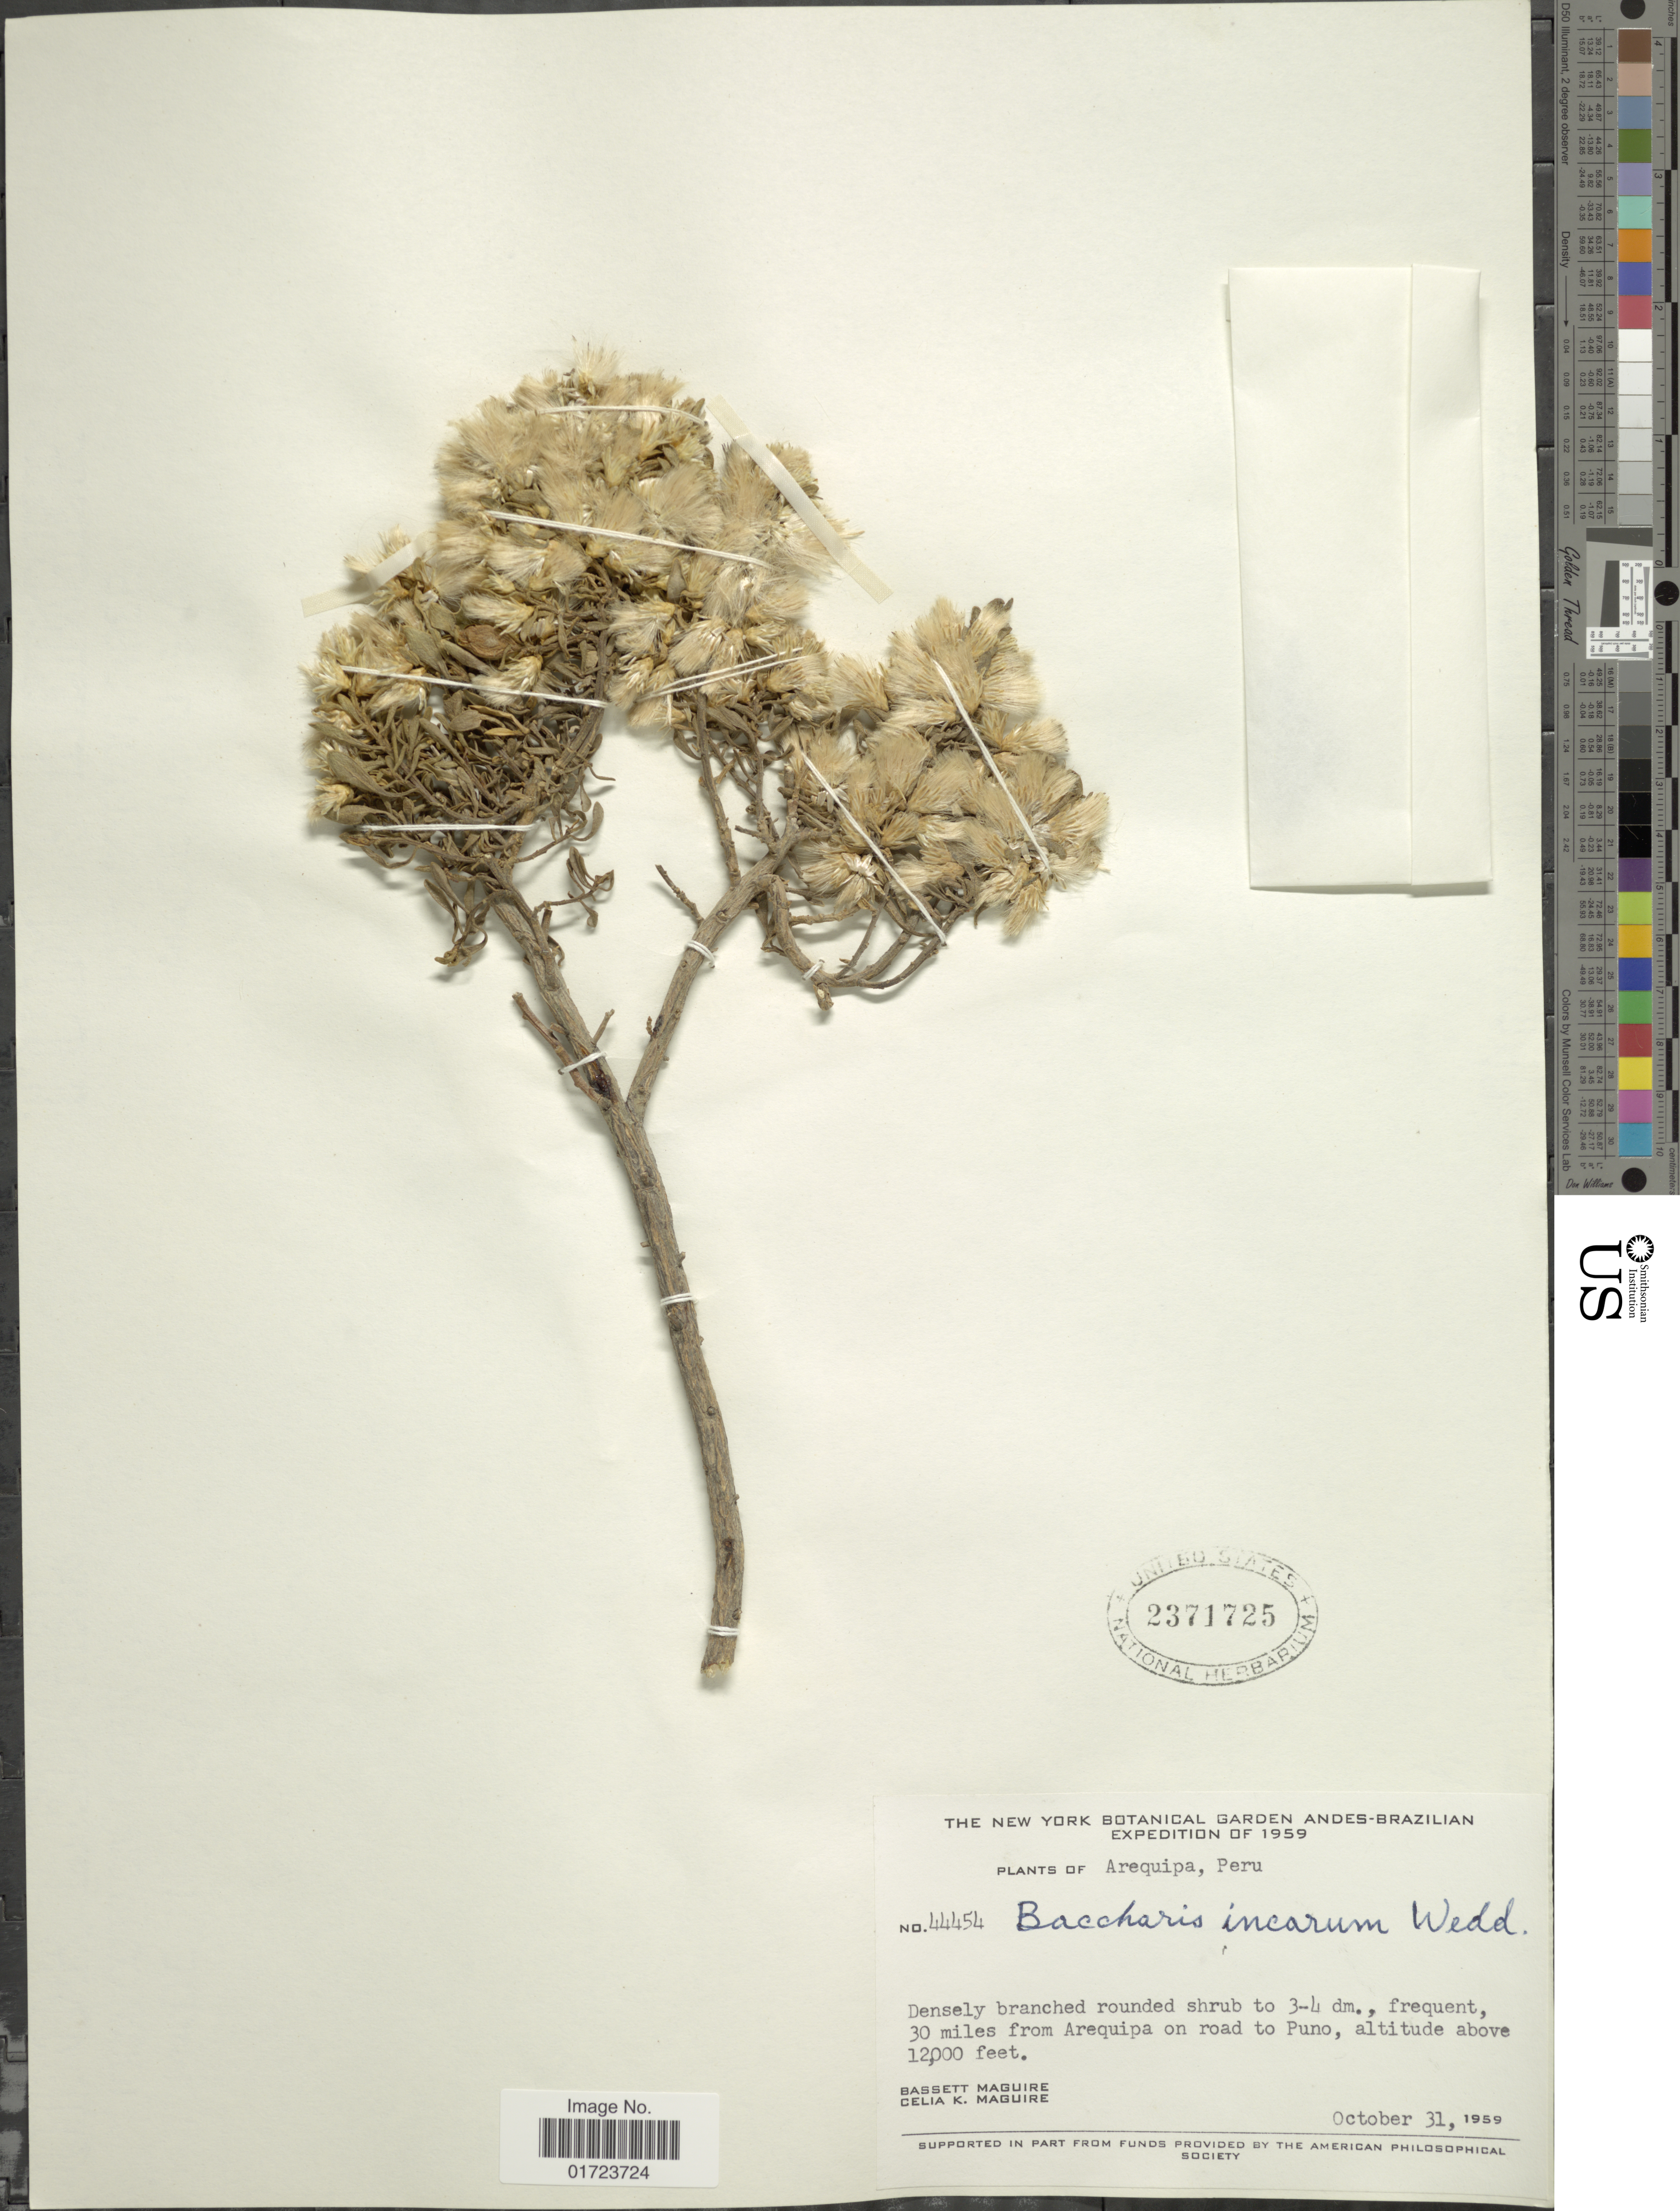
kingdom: Plantae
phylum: Tracheophyta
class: Magnoliopsida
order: Asterales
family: Asteraceae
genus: Baccharis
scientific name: Baccharis tola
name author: Phil.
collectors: B. Maguire & C. K. Maguire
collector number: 44454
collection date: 1959-10-31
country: Peru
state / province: Arequipa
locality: Arequipa, Peru. 30 miles from Arequipa on road to Puno.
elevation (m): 3658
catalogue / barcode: US 2371725